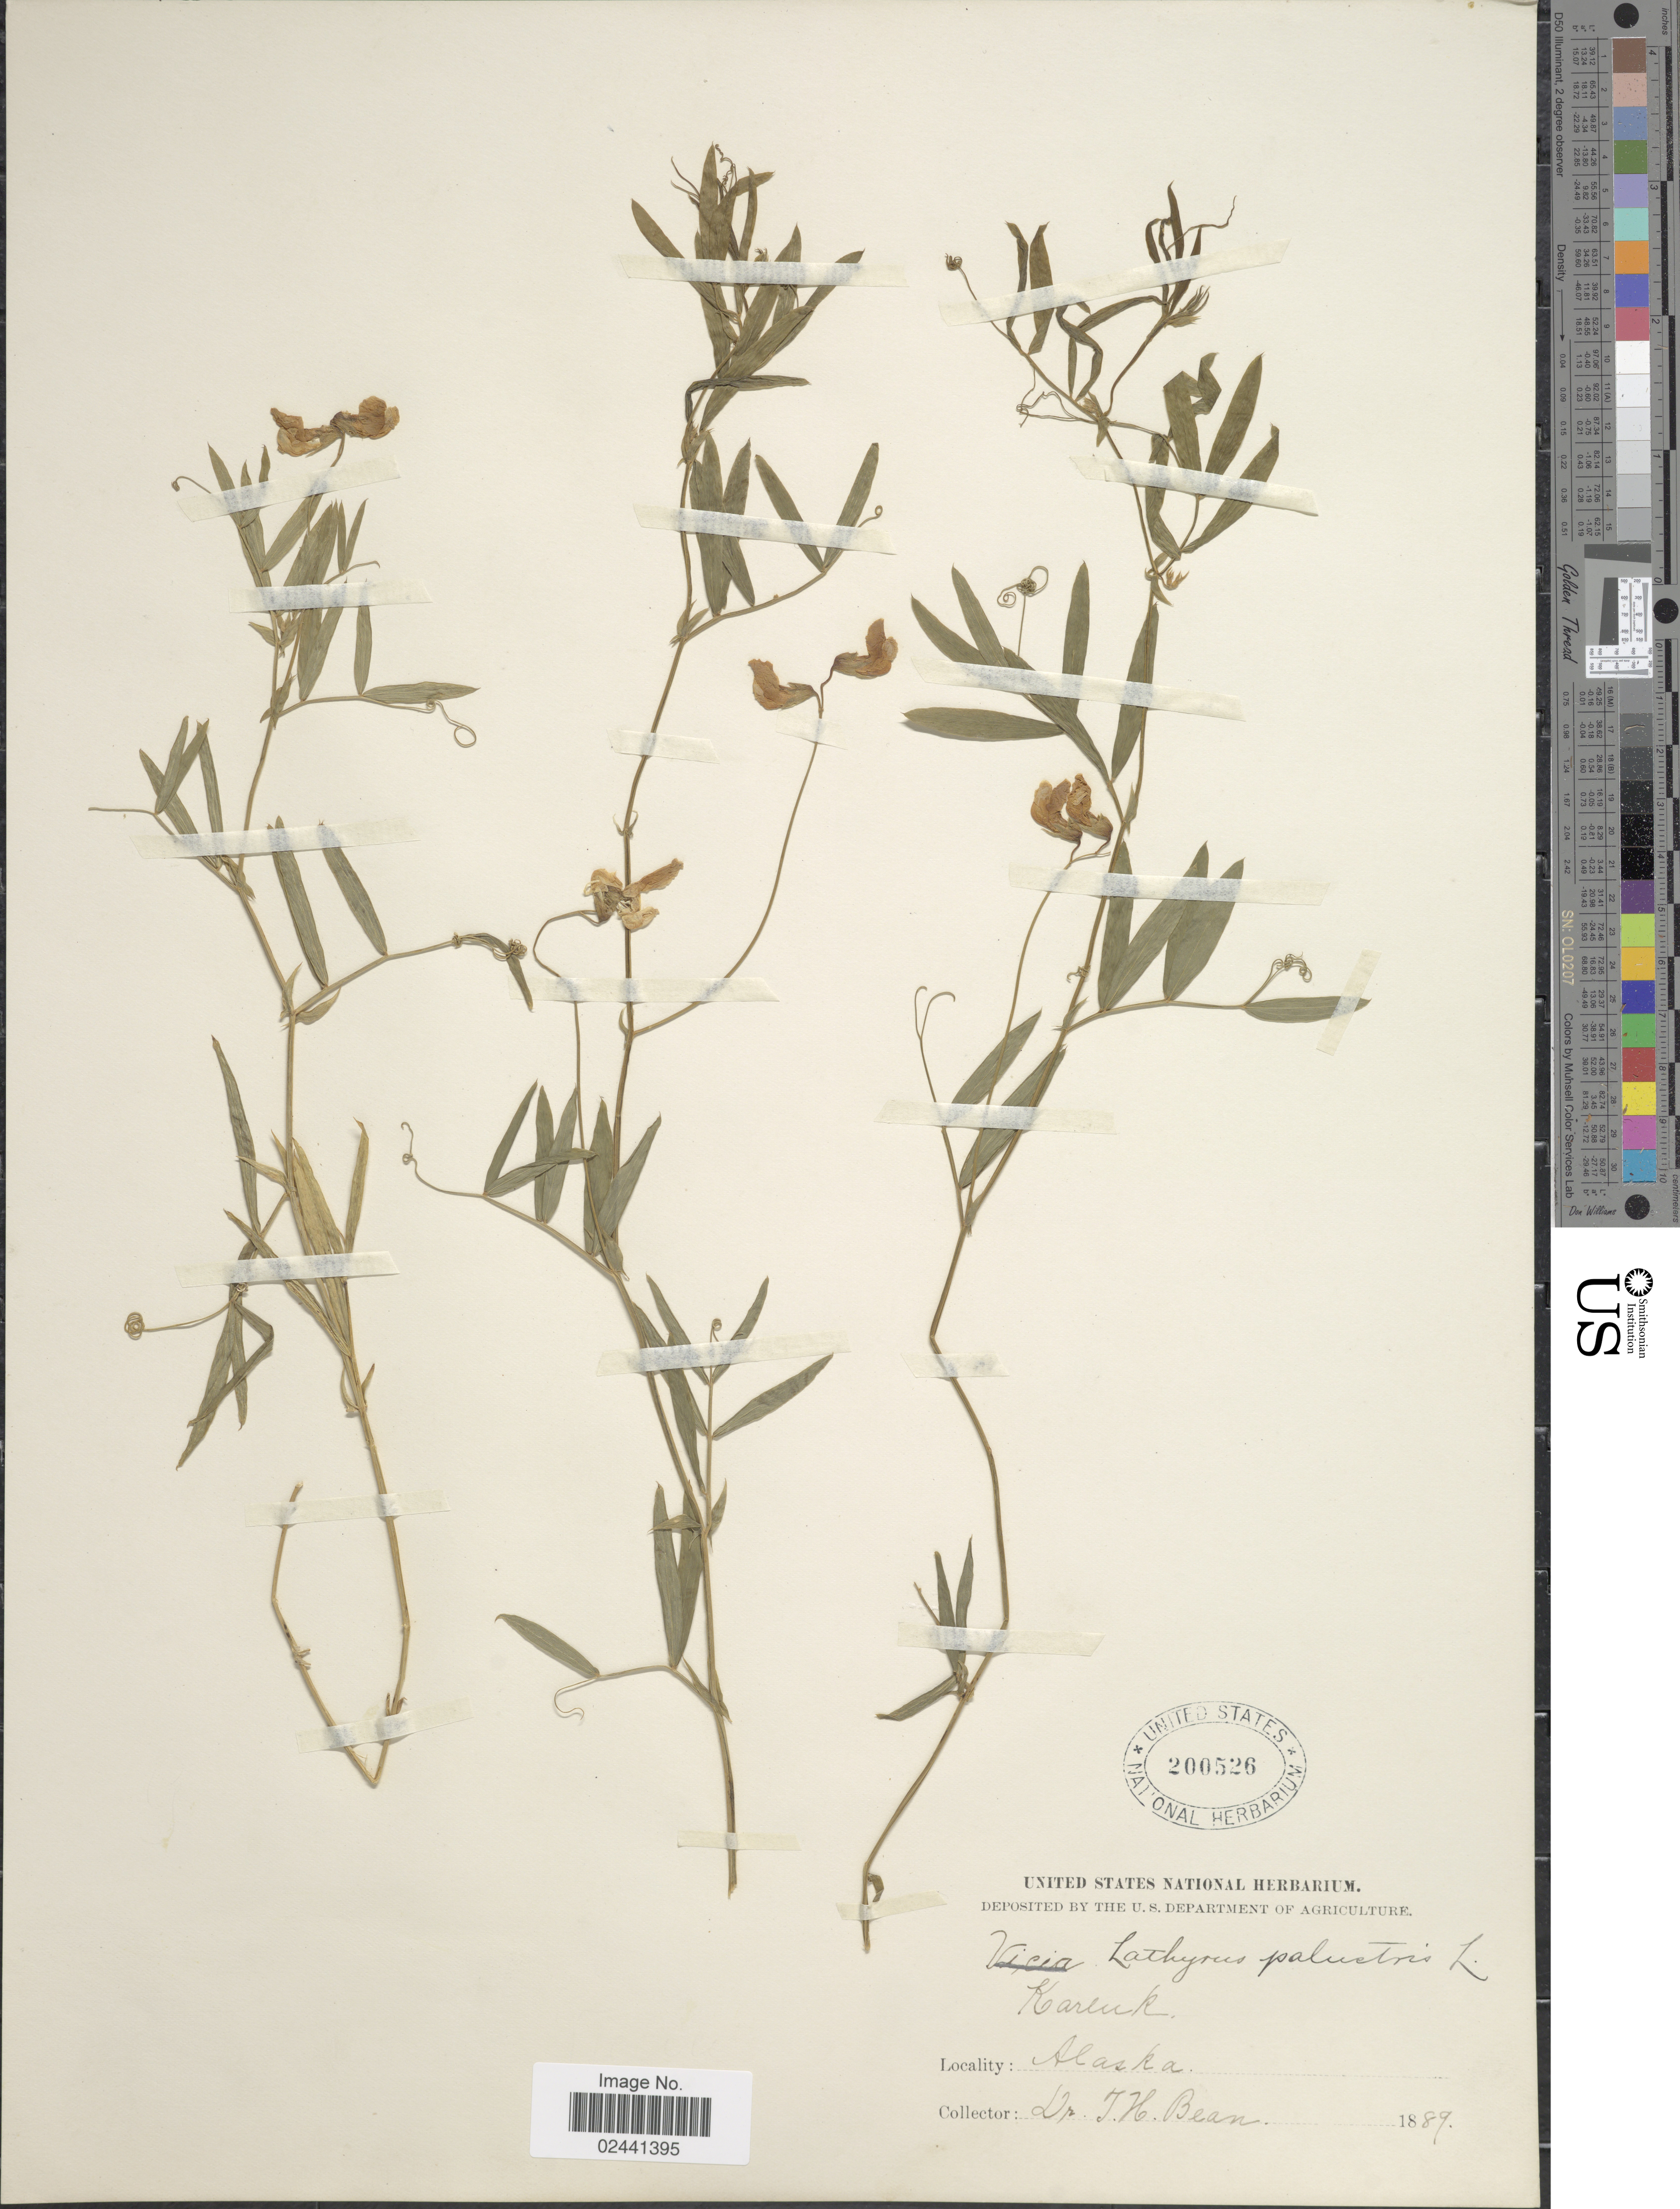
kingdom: Plantae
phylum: Tracheophyta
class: Magnoliopsida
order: Fabales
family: Fabaceae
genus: Lathyrus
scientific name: Lathyrus palustris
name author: L.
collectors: T. Bean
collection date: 1889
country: United States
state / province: Alaska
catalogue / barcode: US 200526